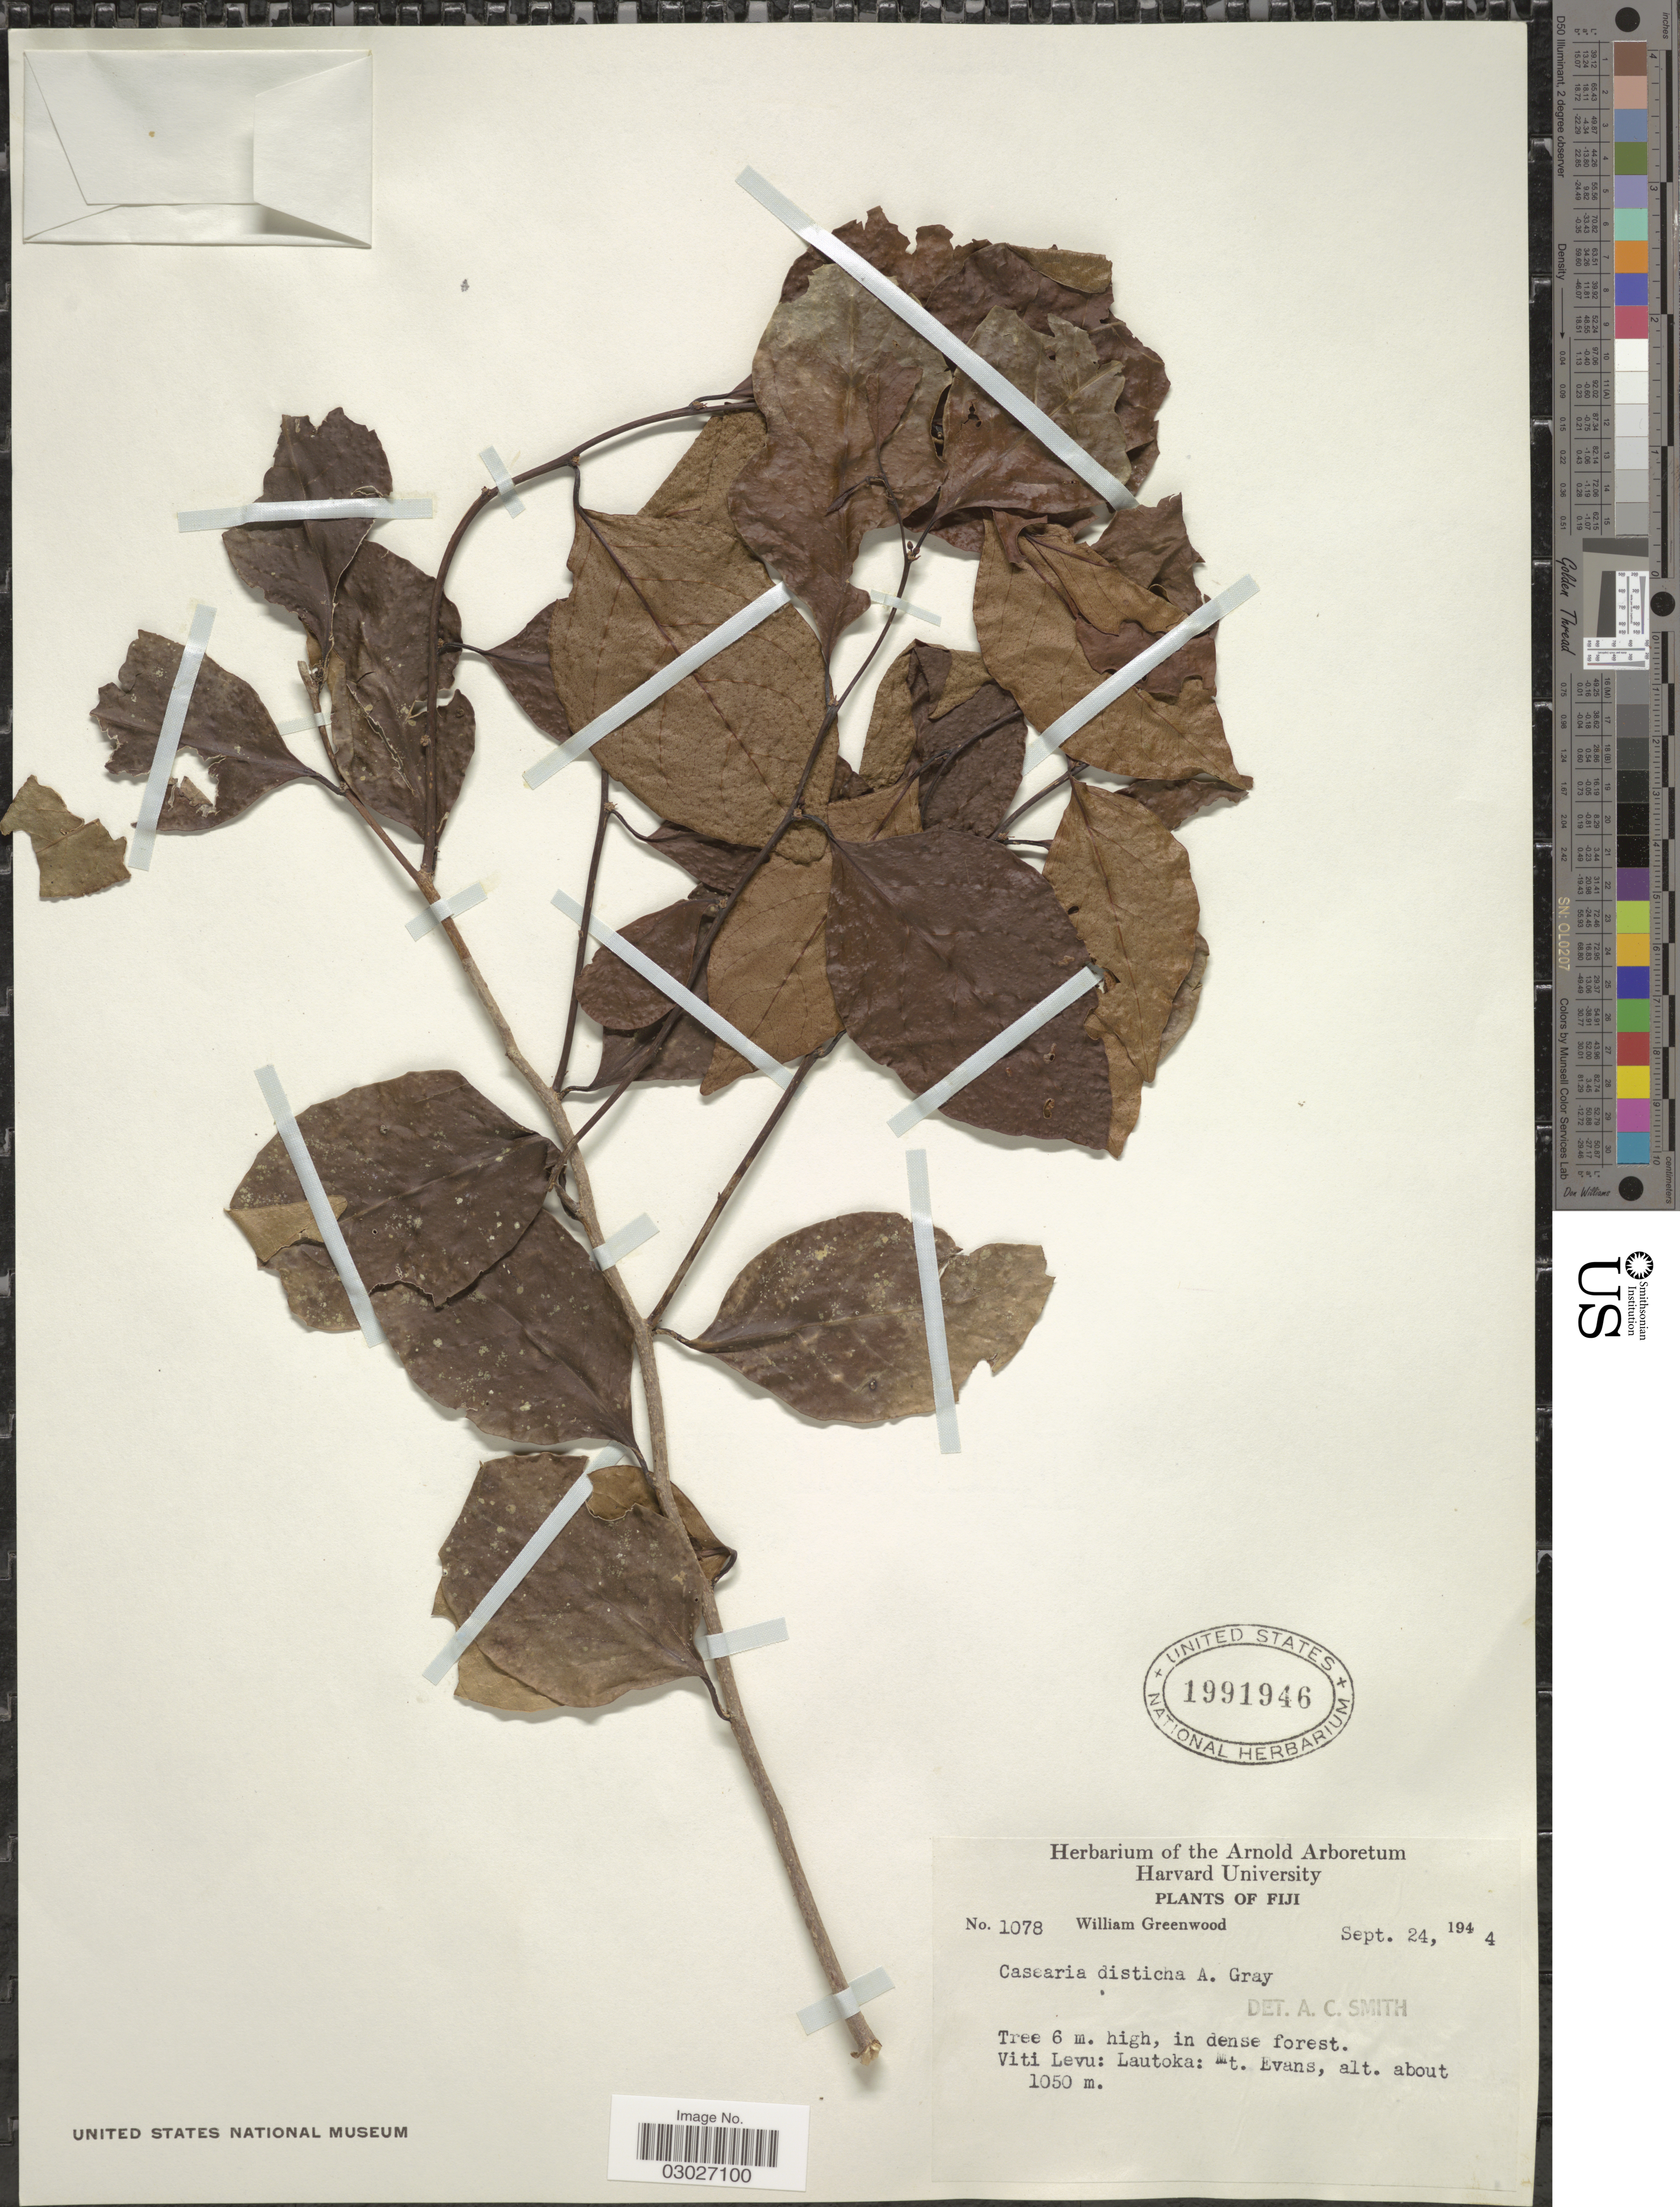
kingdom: Plantae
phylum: Tracheophyta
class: Magnoliopsida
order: Malpighiales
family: Salicaceae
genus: Casearia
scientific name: Casearia disticha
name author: A. Gray in Wilkes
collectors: W. Greenwood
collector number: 1078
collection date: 1944-09-24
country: Fiji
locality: Viti Levu: Lautoka: Mt. Evans.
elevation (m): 1050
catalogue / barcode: US 1991946